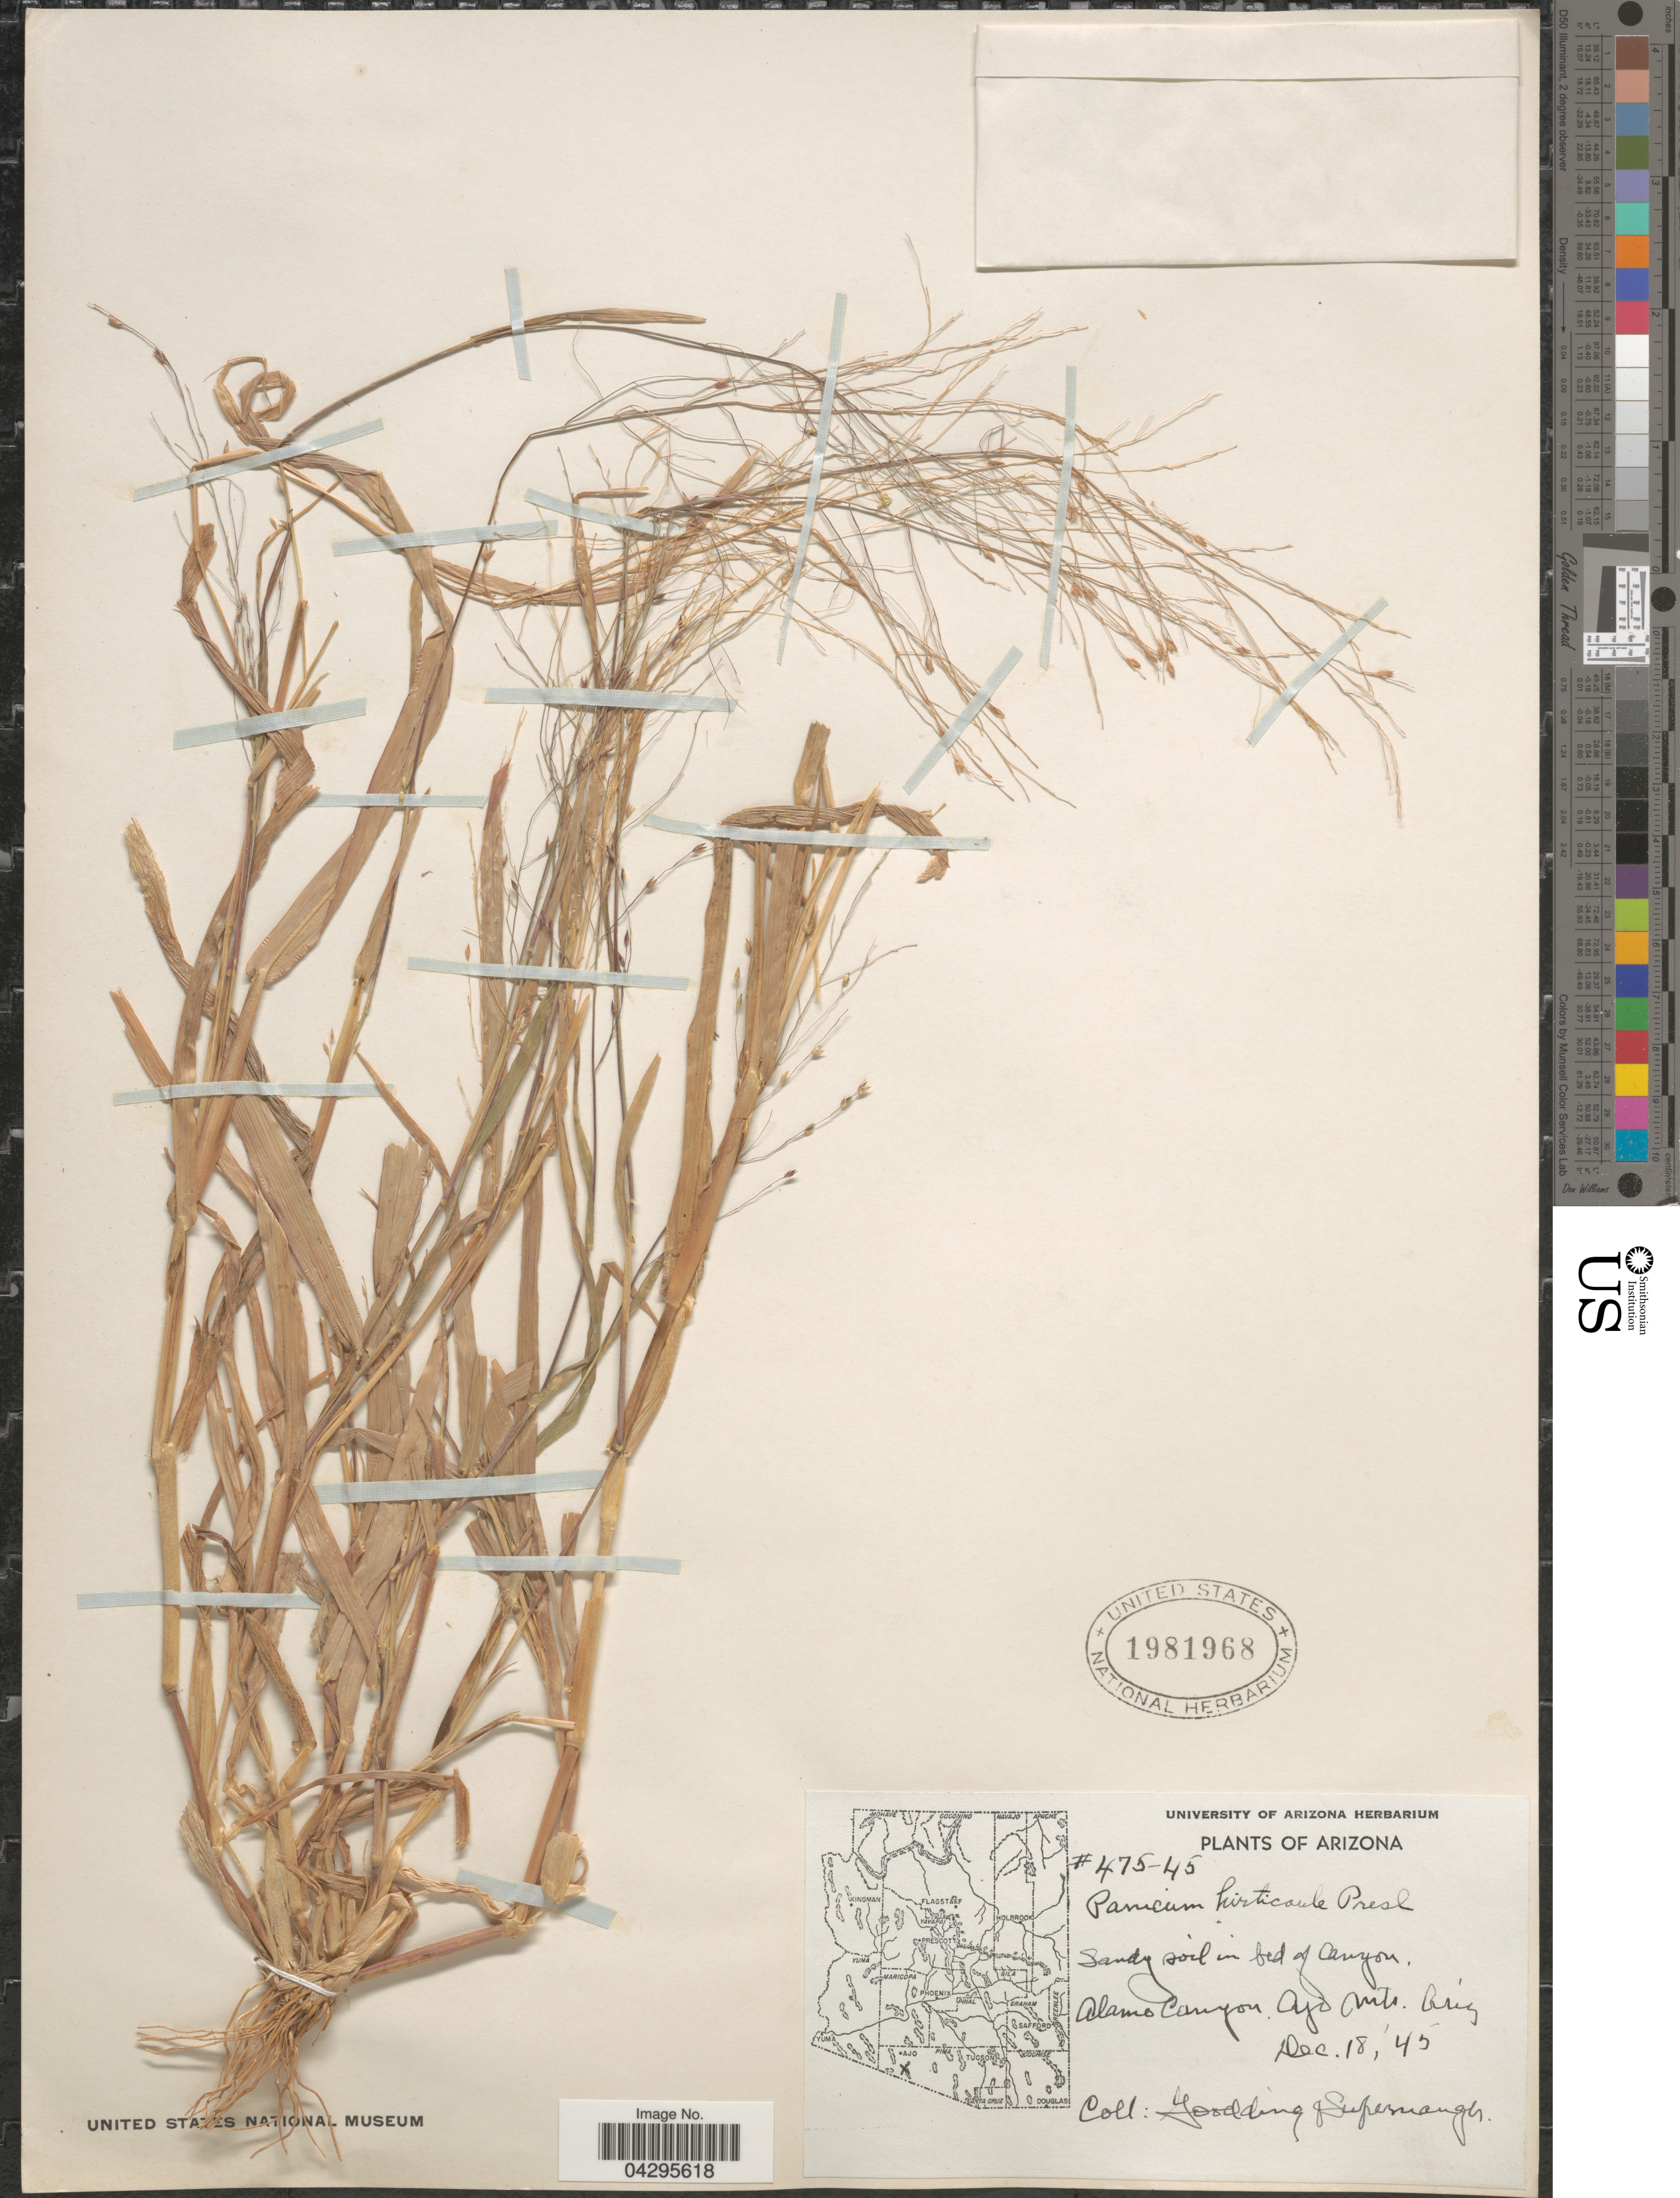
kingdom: Plantae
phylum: Tracheophyta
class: Liliopsida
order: Poales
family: Poaceae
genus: Panicum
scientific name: Panicum hirticaule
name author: J. Presl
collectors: Goodding & Supernaugh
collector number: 475-45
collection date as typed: Transcribed d/m/y: 18/12/45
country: United States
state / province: Arizona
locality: Sandy soil in bed of canyon. Alamo Canyon. Ajo Mts.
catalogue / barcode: US 1981968